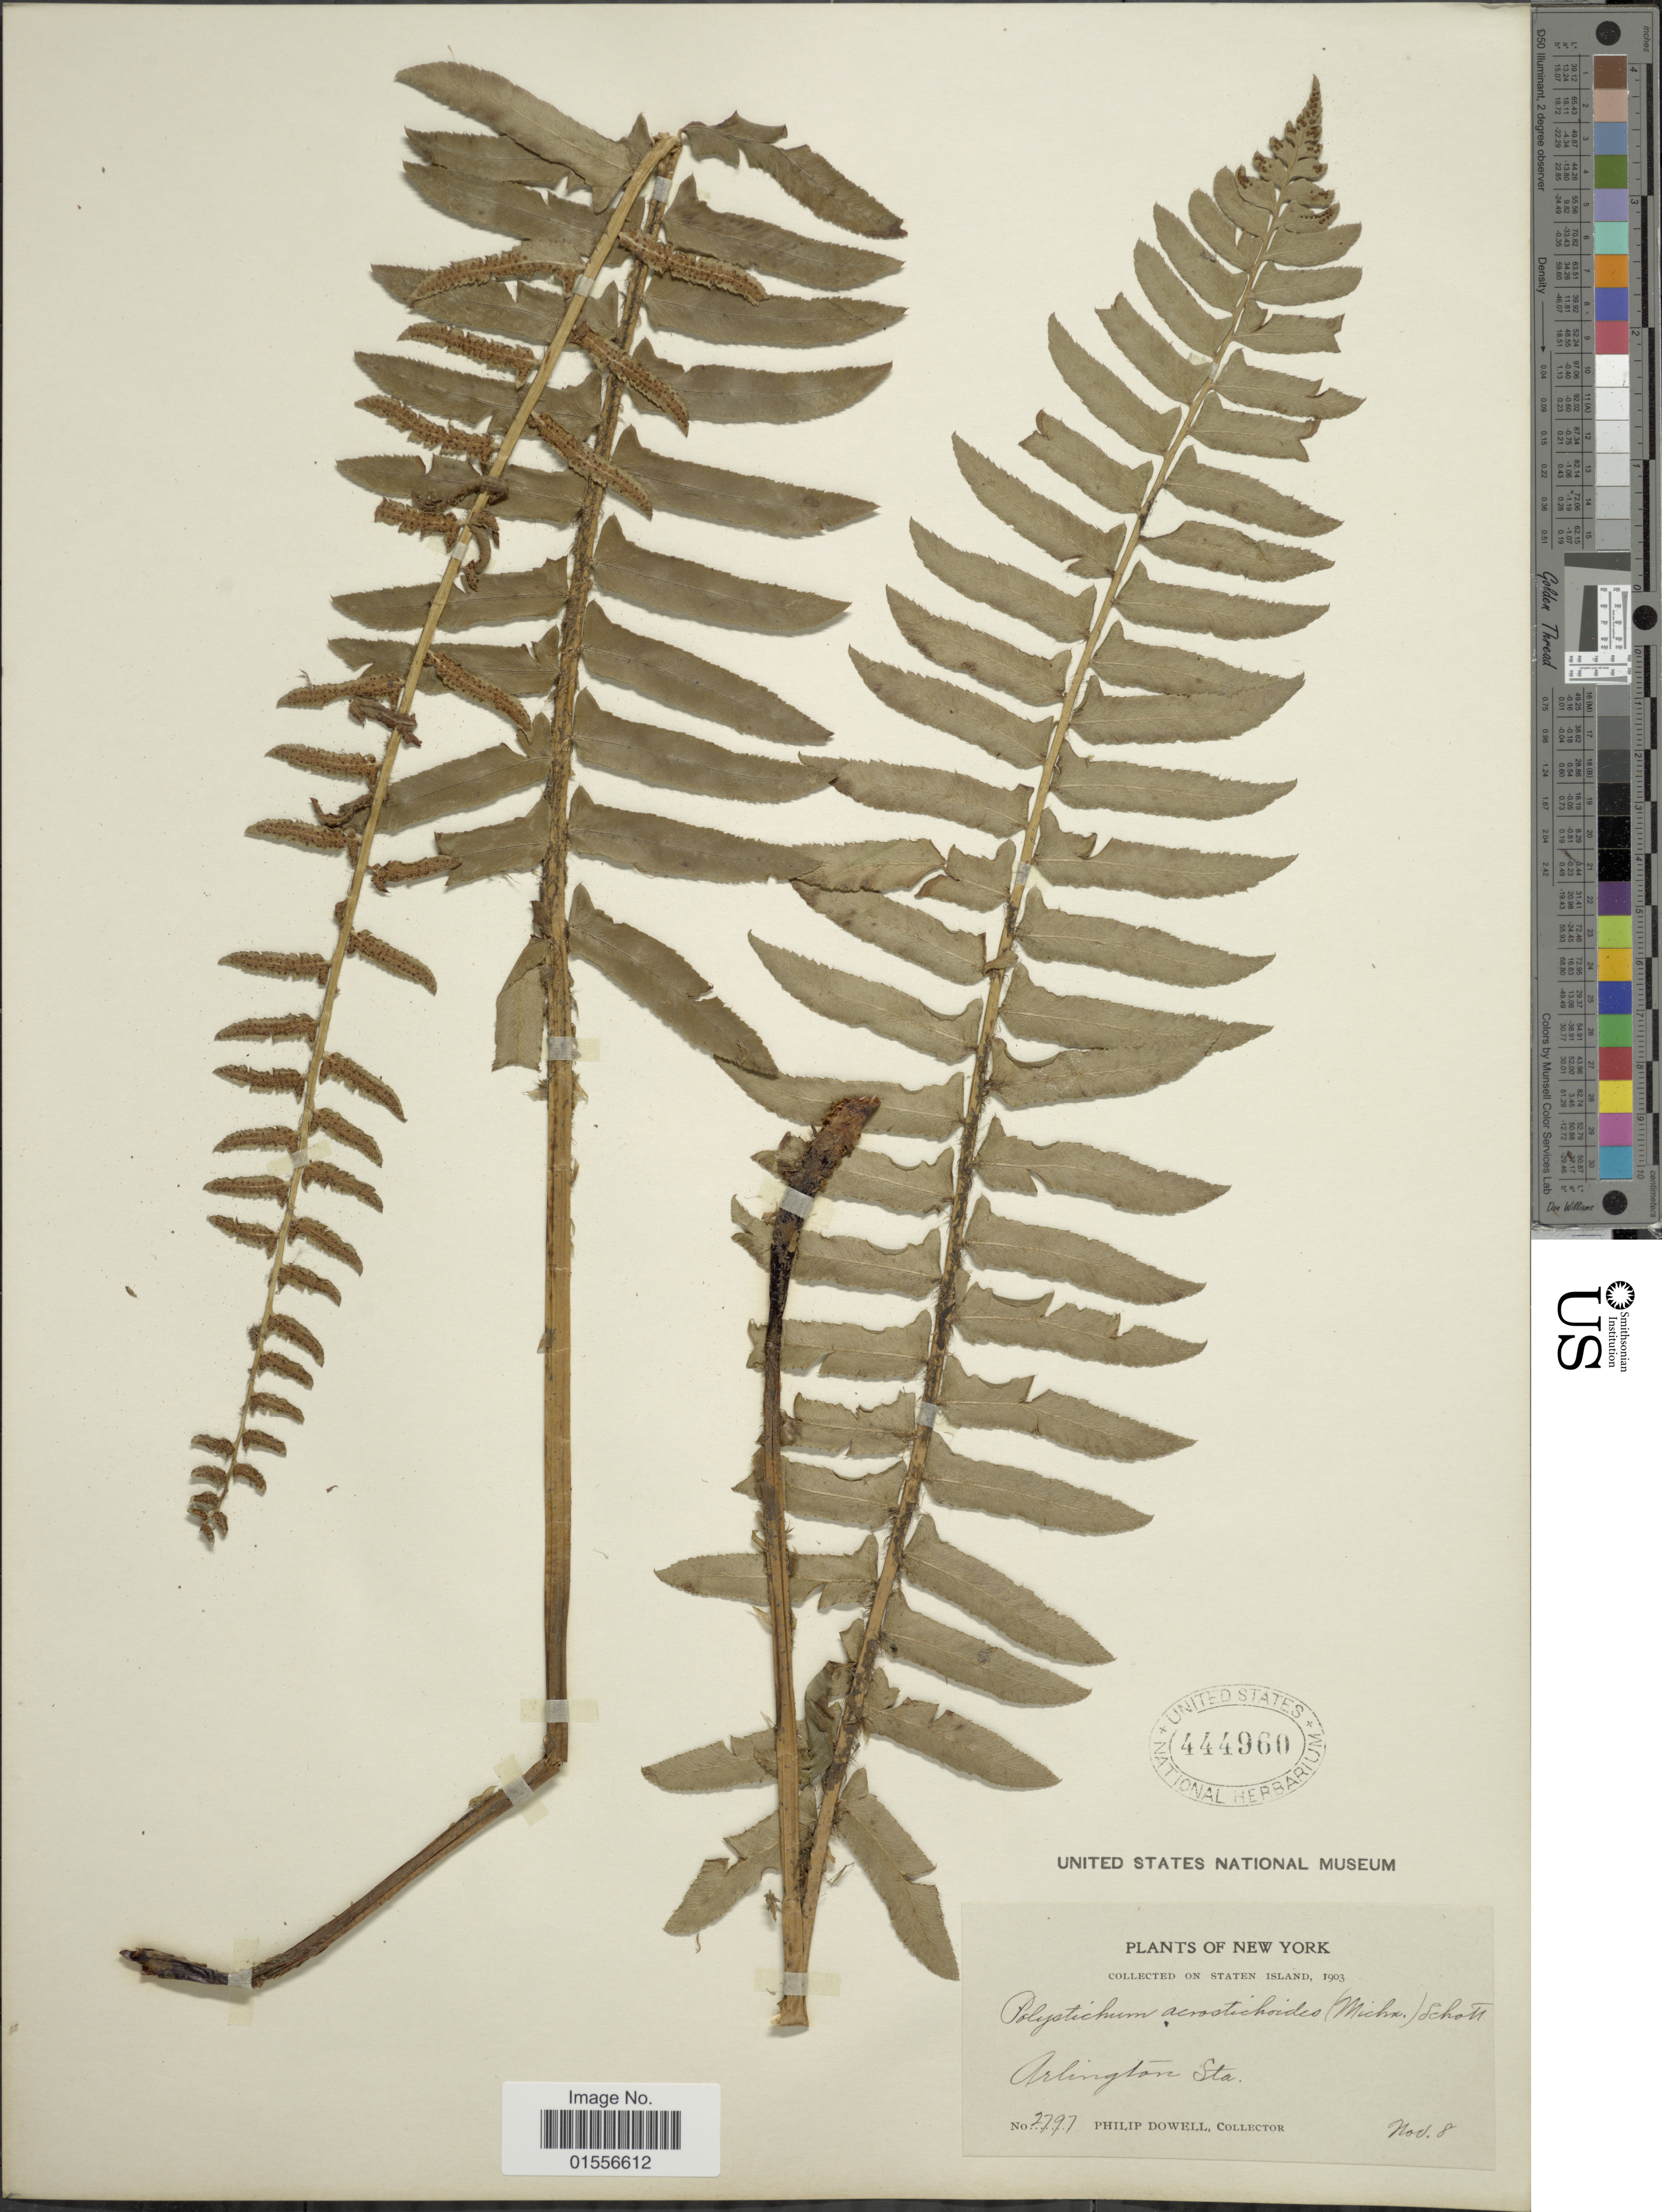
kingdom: Plantae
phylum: Tracheophyta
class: Polypodiopsida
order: Polypodiales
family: Dryopteridaceae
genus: Polystichum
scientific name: Polystichum acrostichoides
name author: (Michx.) Schott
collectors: P. Dowell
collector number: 2797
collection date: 1903-11-08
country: United States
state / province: New York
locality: Staten Island, Arlington Sta.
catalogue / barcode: US 444960